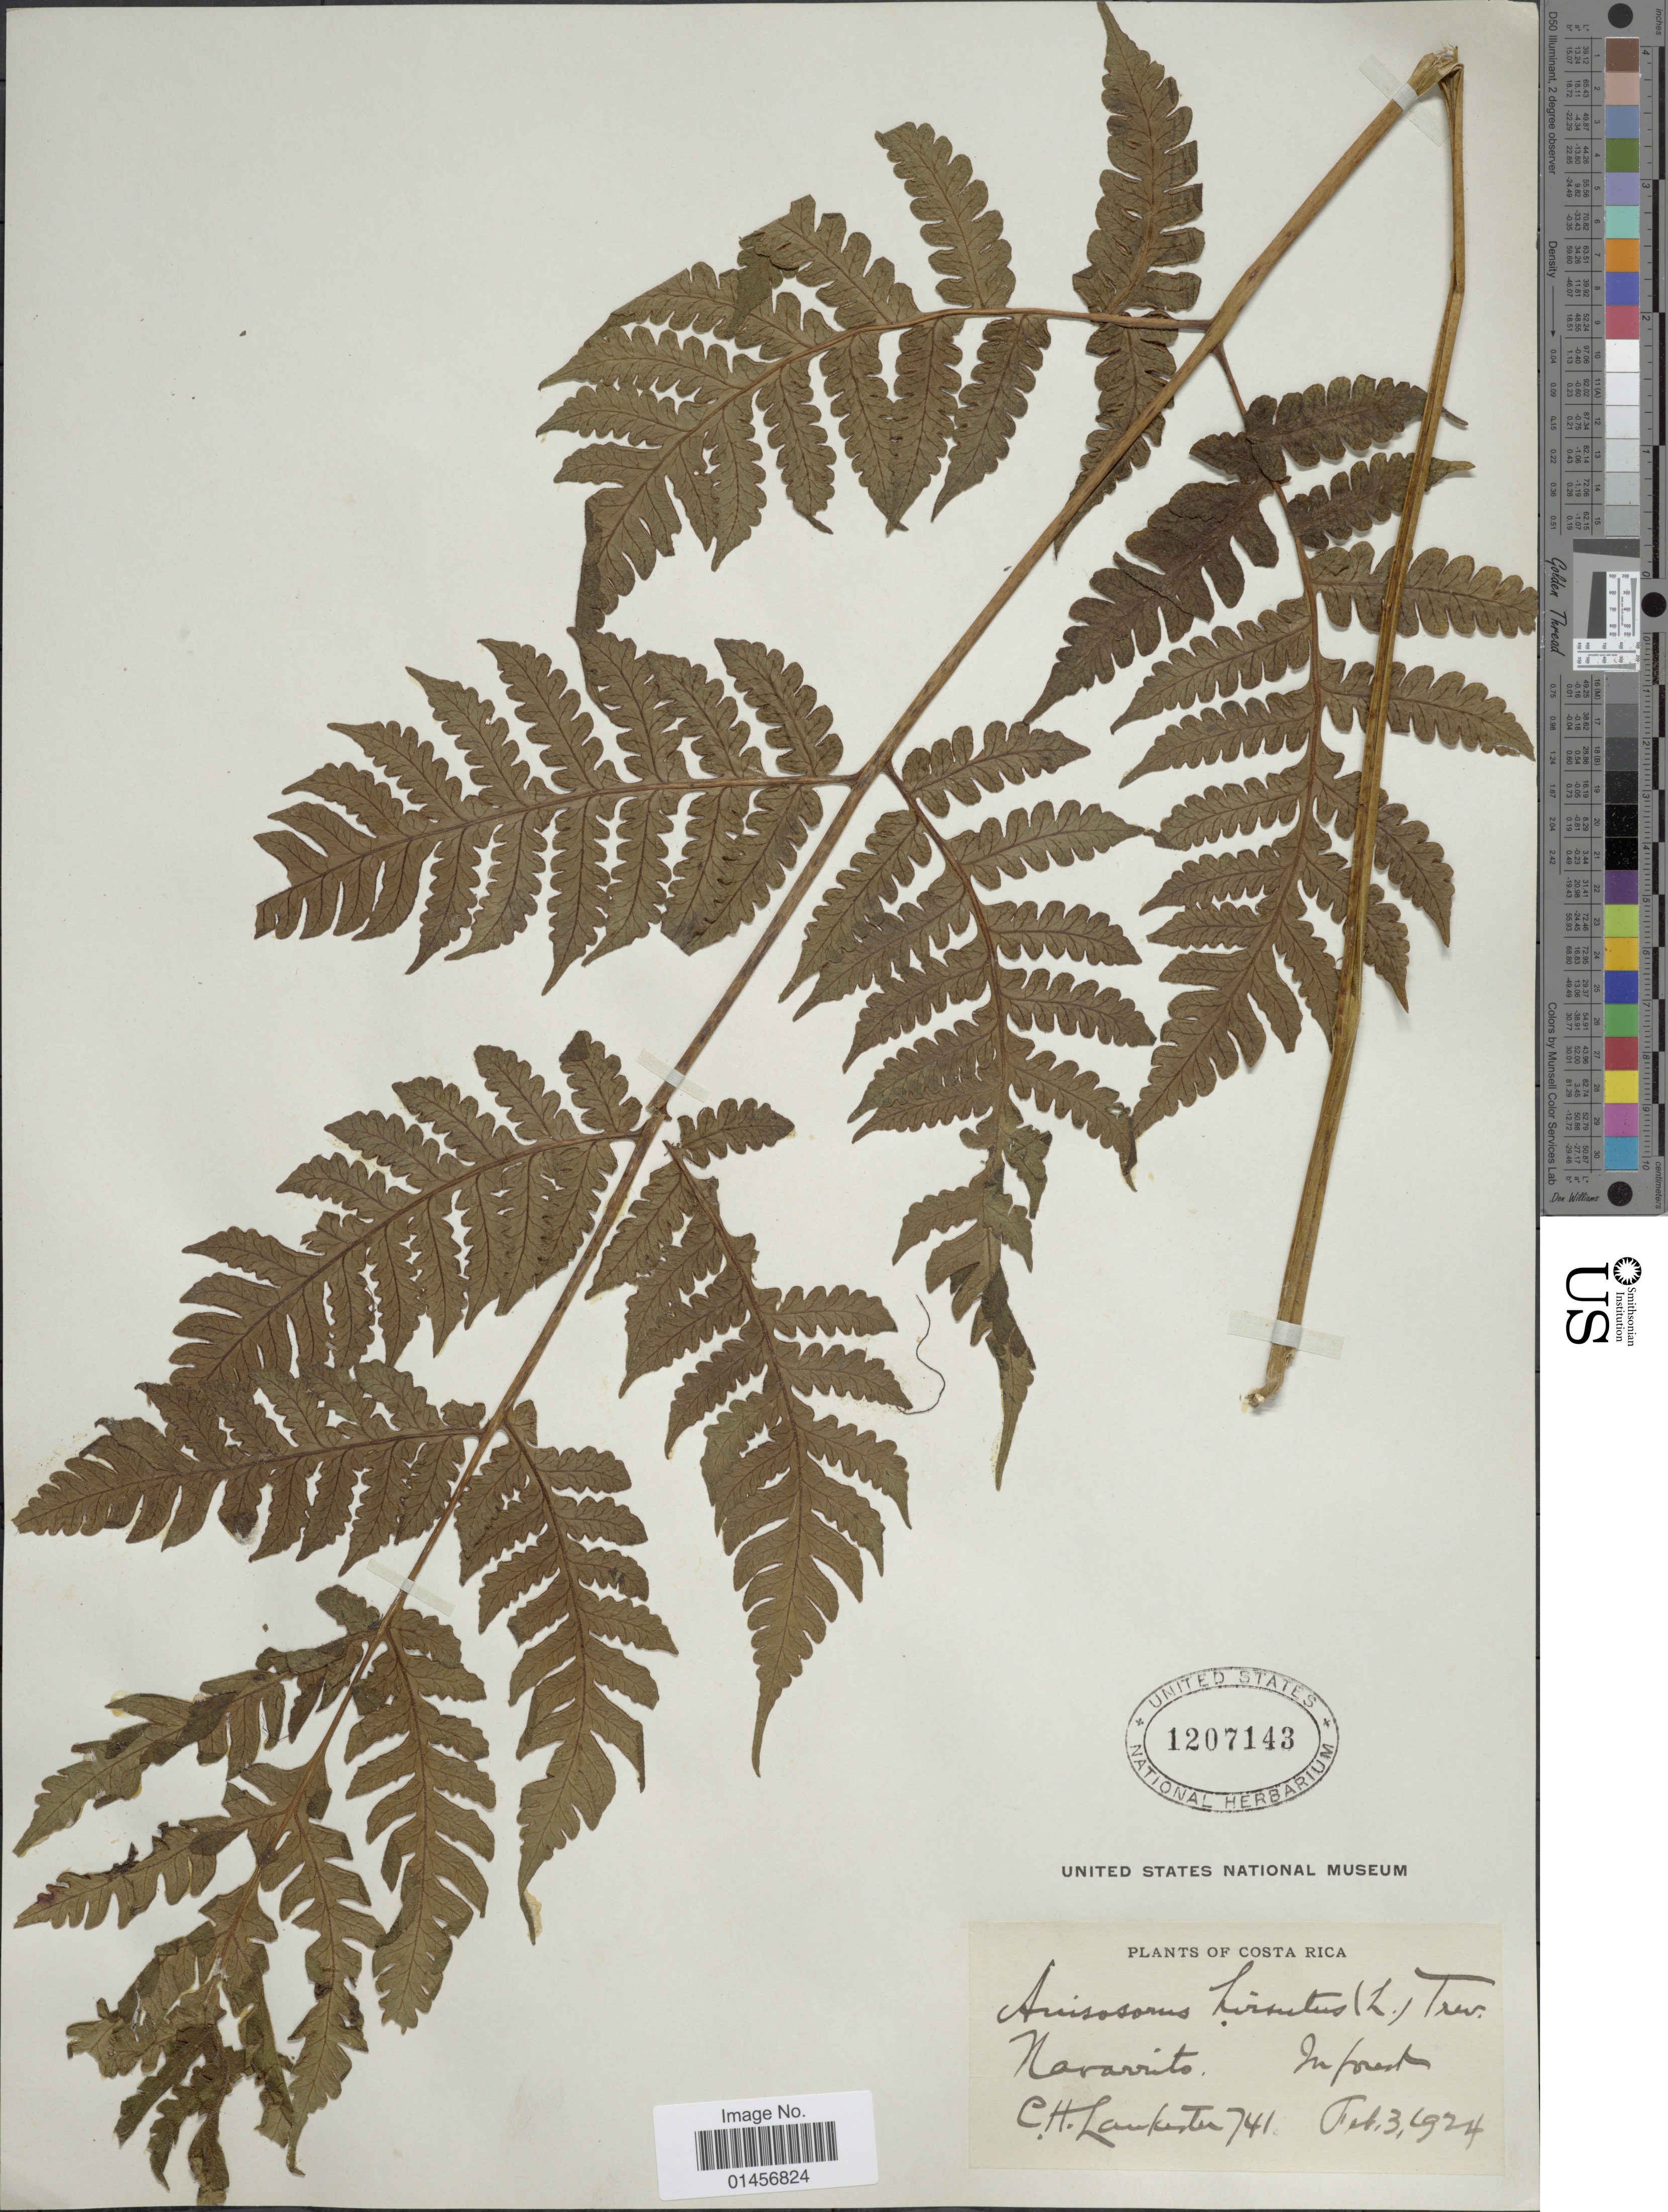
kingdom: Plantae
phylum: Tracheophyta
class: Polypodiopsida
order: Polypodiales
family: Lonchitidaceae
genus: Lonchitis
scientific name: Lonchitis hirsuta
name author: L.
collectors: C. H. Lankester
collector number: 741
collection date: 1924-02-03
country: Costa Rica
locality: Navarrito.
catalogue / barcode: US 1207143